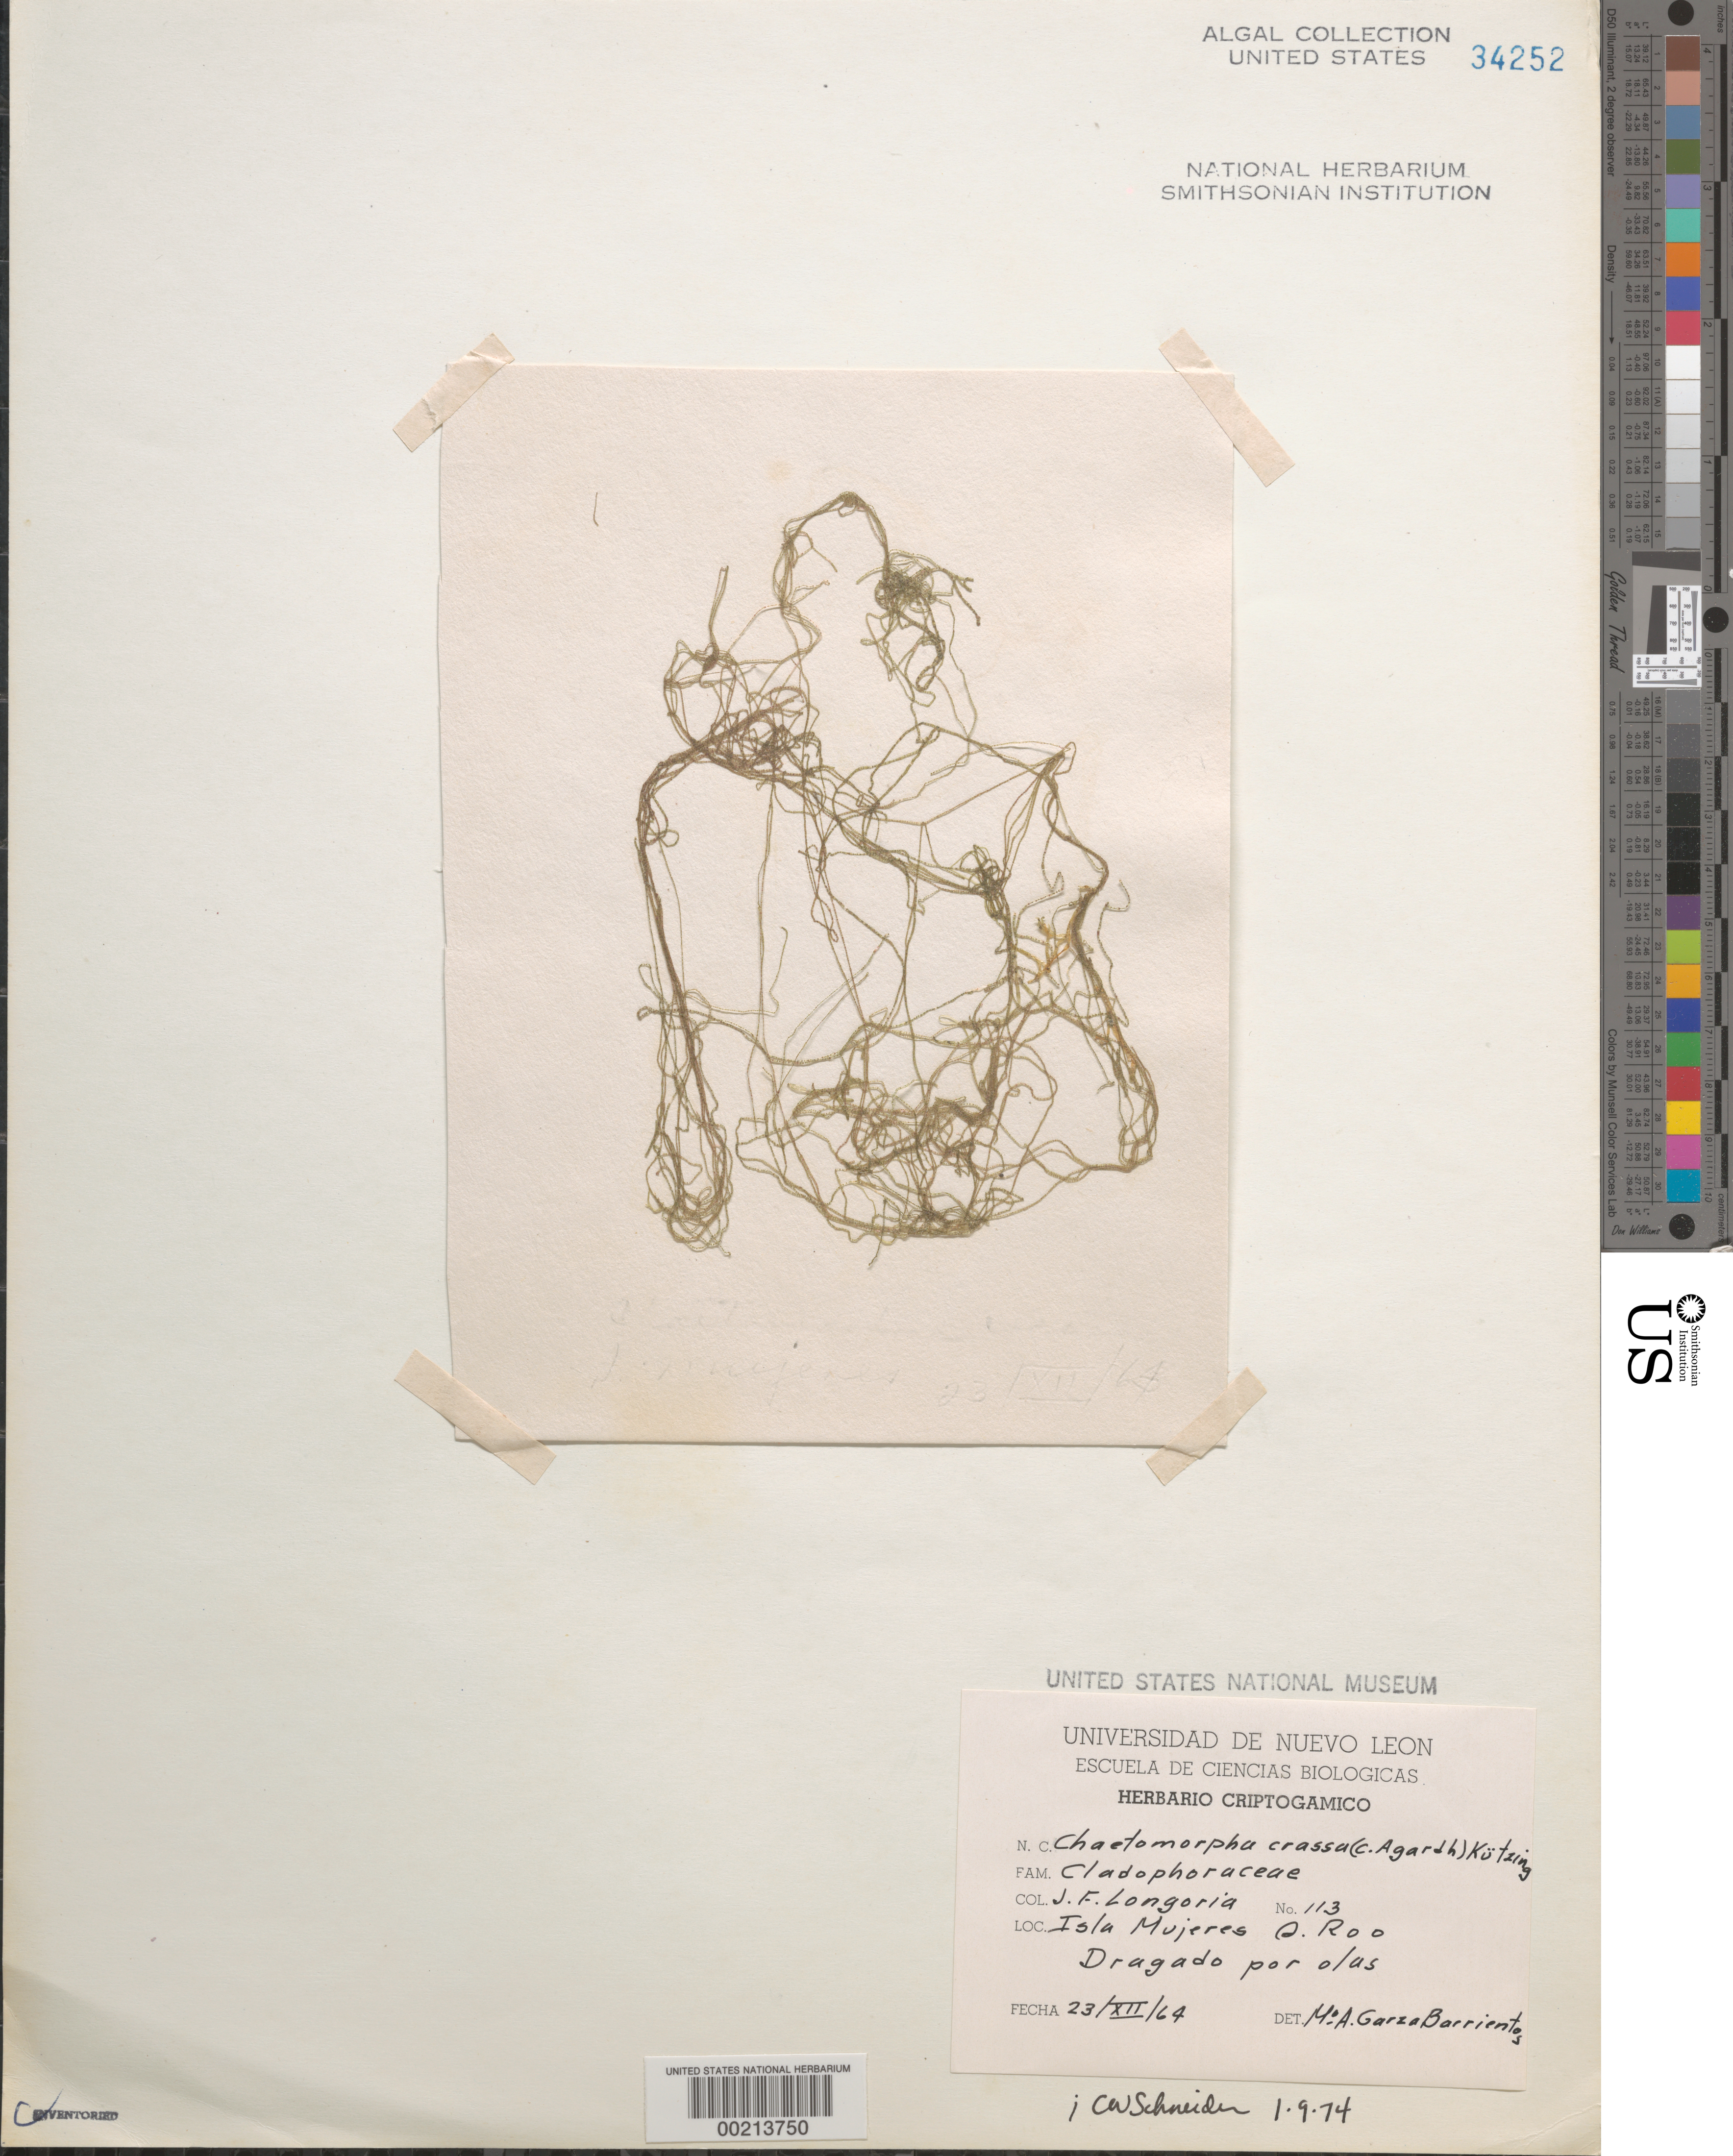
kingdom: Plantae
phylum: Chlorophyta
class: Ulvophyceae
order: Cladophorales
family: Cladophoraceae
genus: Chaetomorpha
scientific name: Chaetomorpha aerea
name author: (Dillwyn) Kütz.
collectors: J. Longoria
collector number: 113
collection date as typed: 23 Dec 1964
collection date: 1964-12-23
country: Mexico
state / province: Quintana Roo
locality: Isla mujeres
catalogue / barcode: US 34252